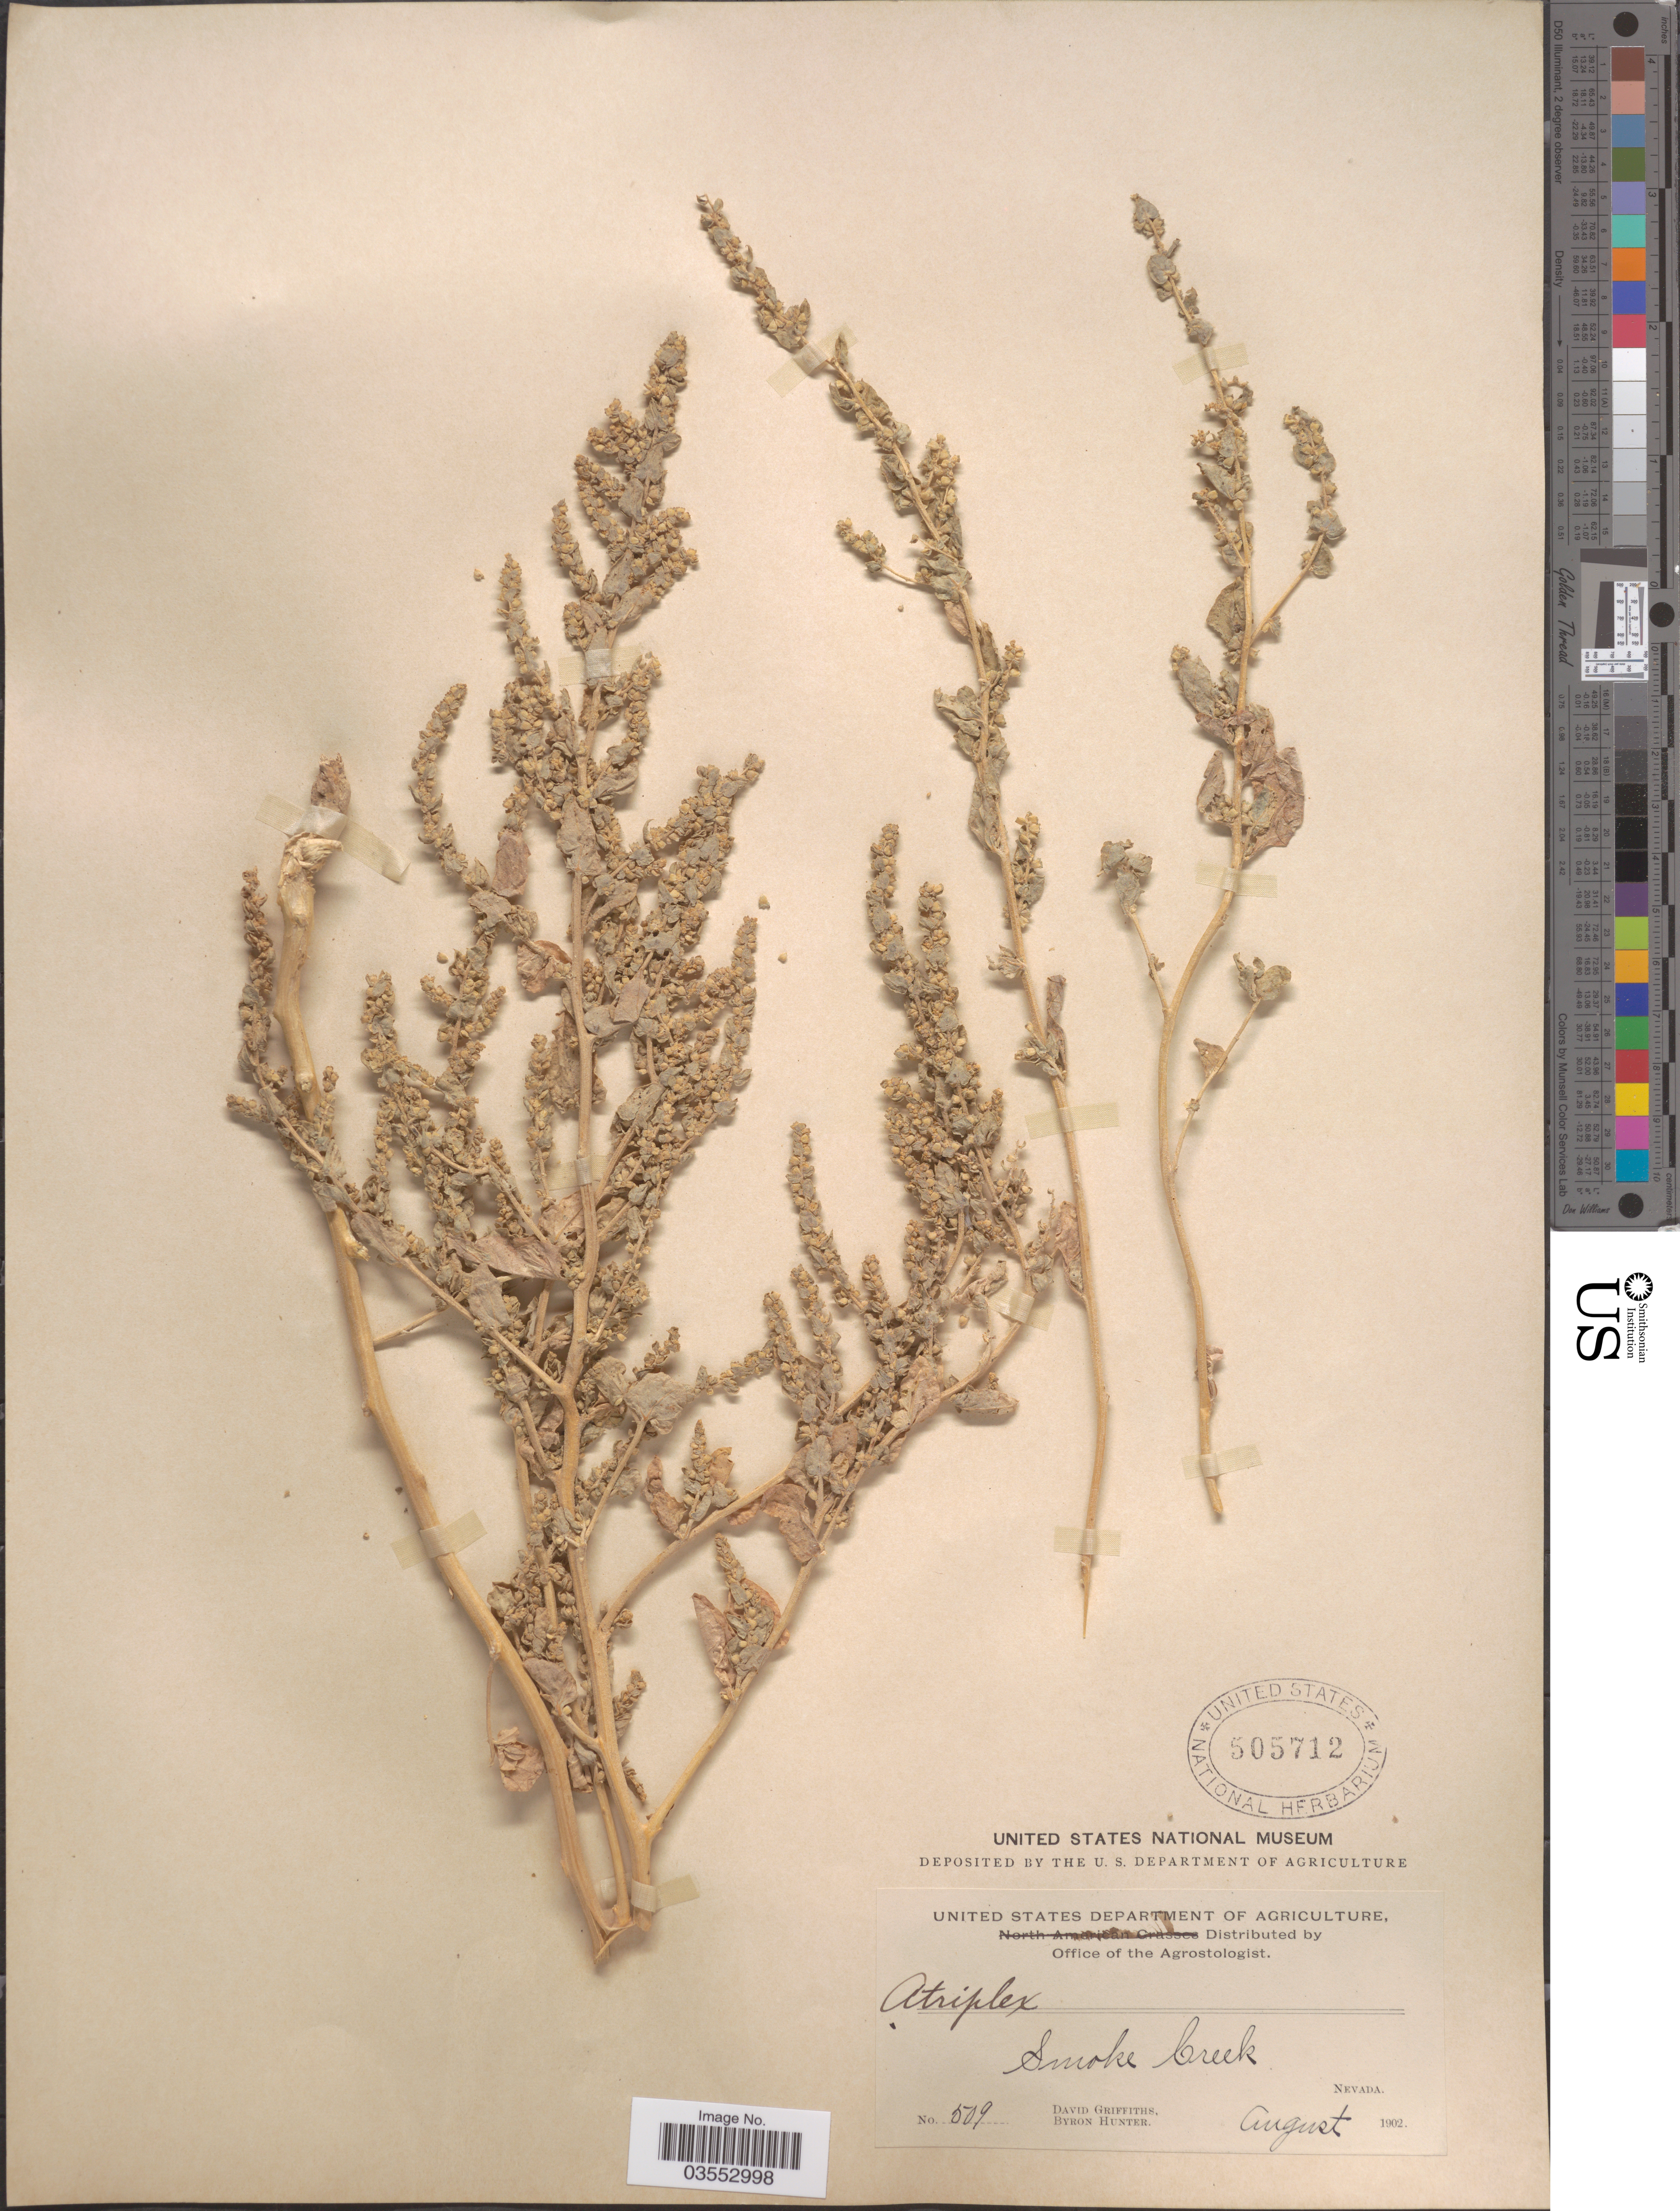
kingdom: Plantae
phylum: Tracheophyta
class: Magnoliopsida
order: Caryophyllales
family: Amaranthaceae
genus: Atriplex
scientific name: Atriplex truncata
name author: (Torr. ex S. Watson) A. Gray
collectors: D. Griffiths & B. Hunter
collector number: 509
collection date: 1902-08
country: United States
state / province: Nevada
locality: Smoke Creek.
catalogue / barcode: US 505712